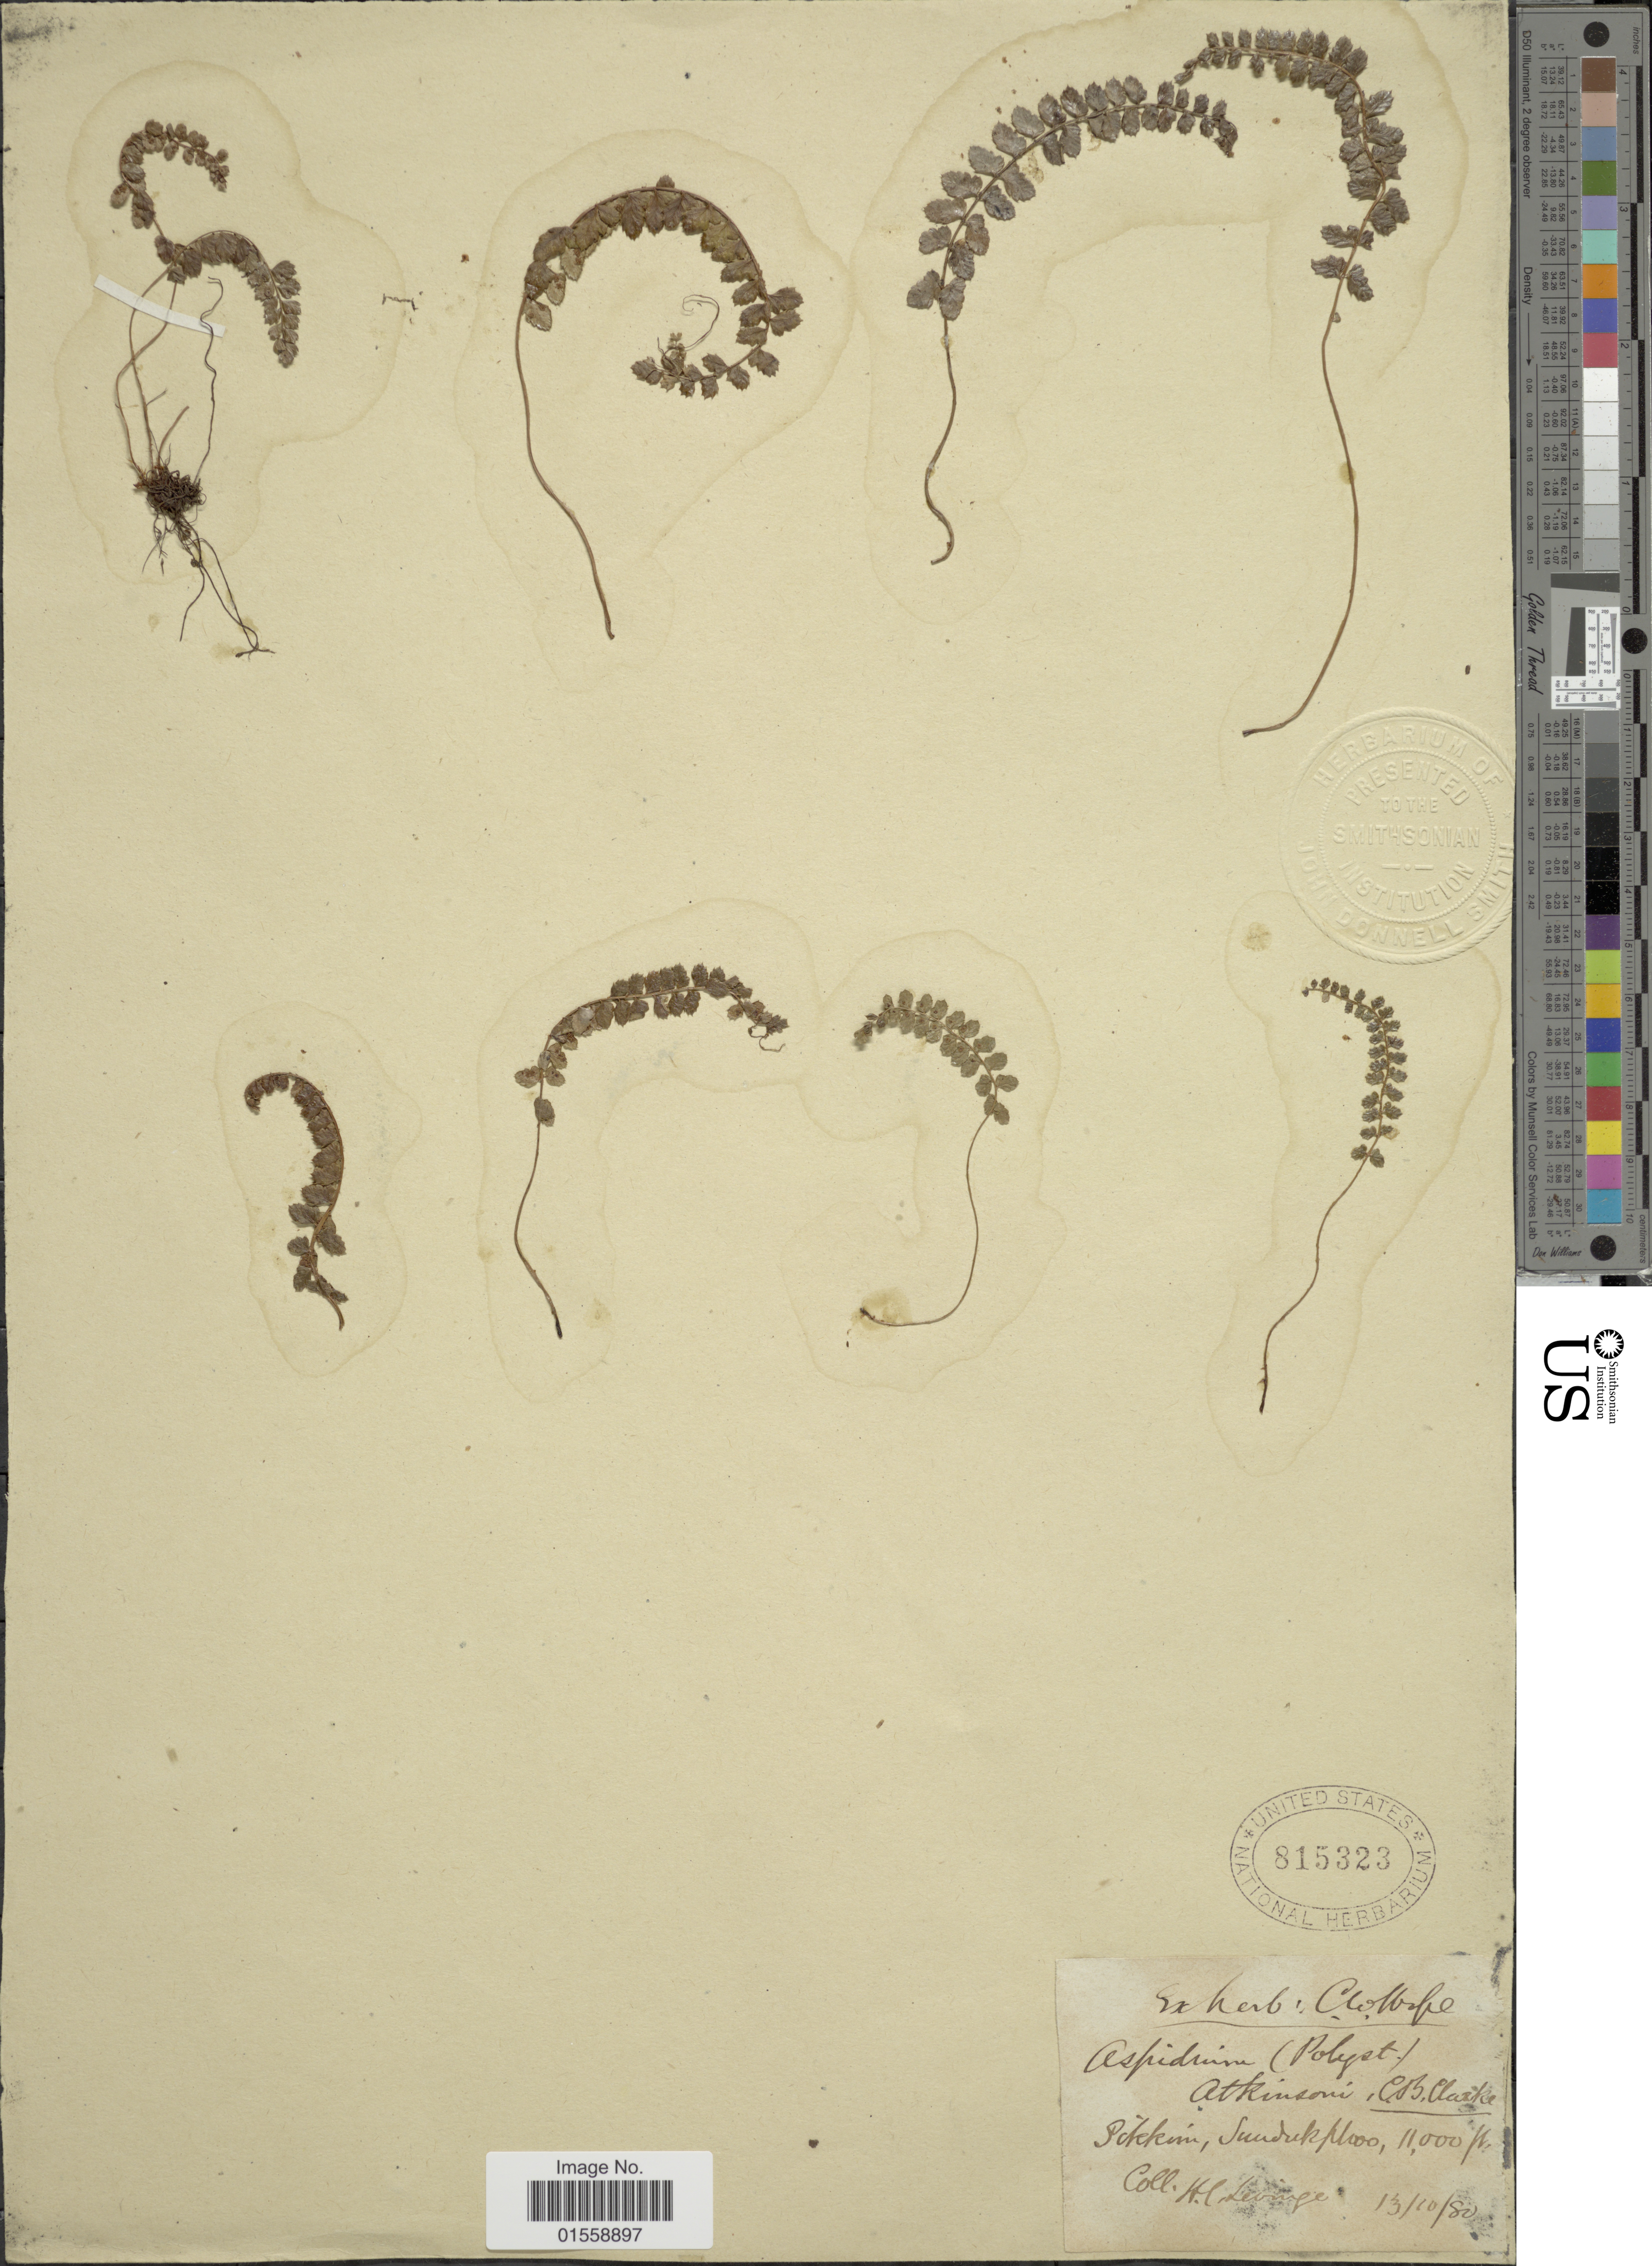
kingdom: Plantae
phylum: Tracheophyta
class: Polypodiopsida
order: Polypodiales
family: Dryopteridaceae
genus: Polystichum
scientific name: Polystichum atkinsonii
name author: Bedd.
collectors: H. Levinge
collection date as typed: Transcribed d/m/y: 13/10/80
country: India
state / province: Sikkim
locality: Sikkim, Sundukphoo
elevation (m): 3353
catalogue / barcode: US 815323